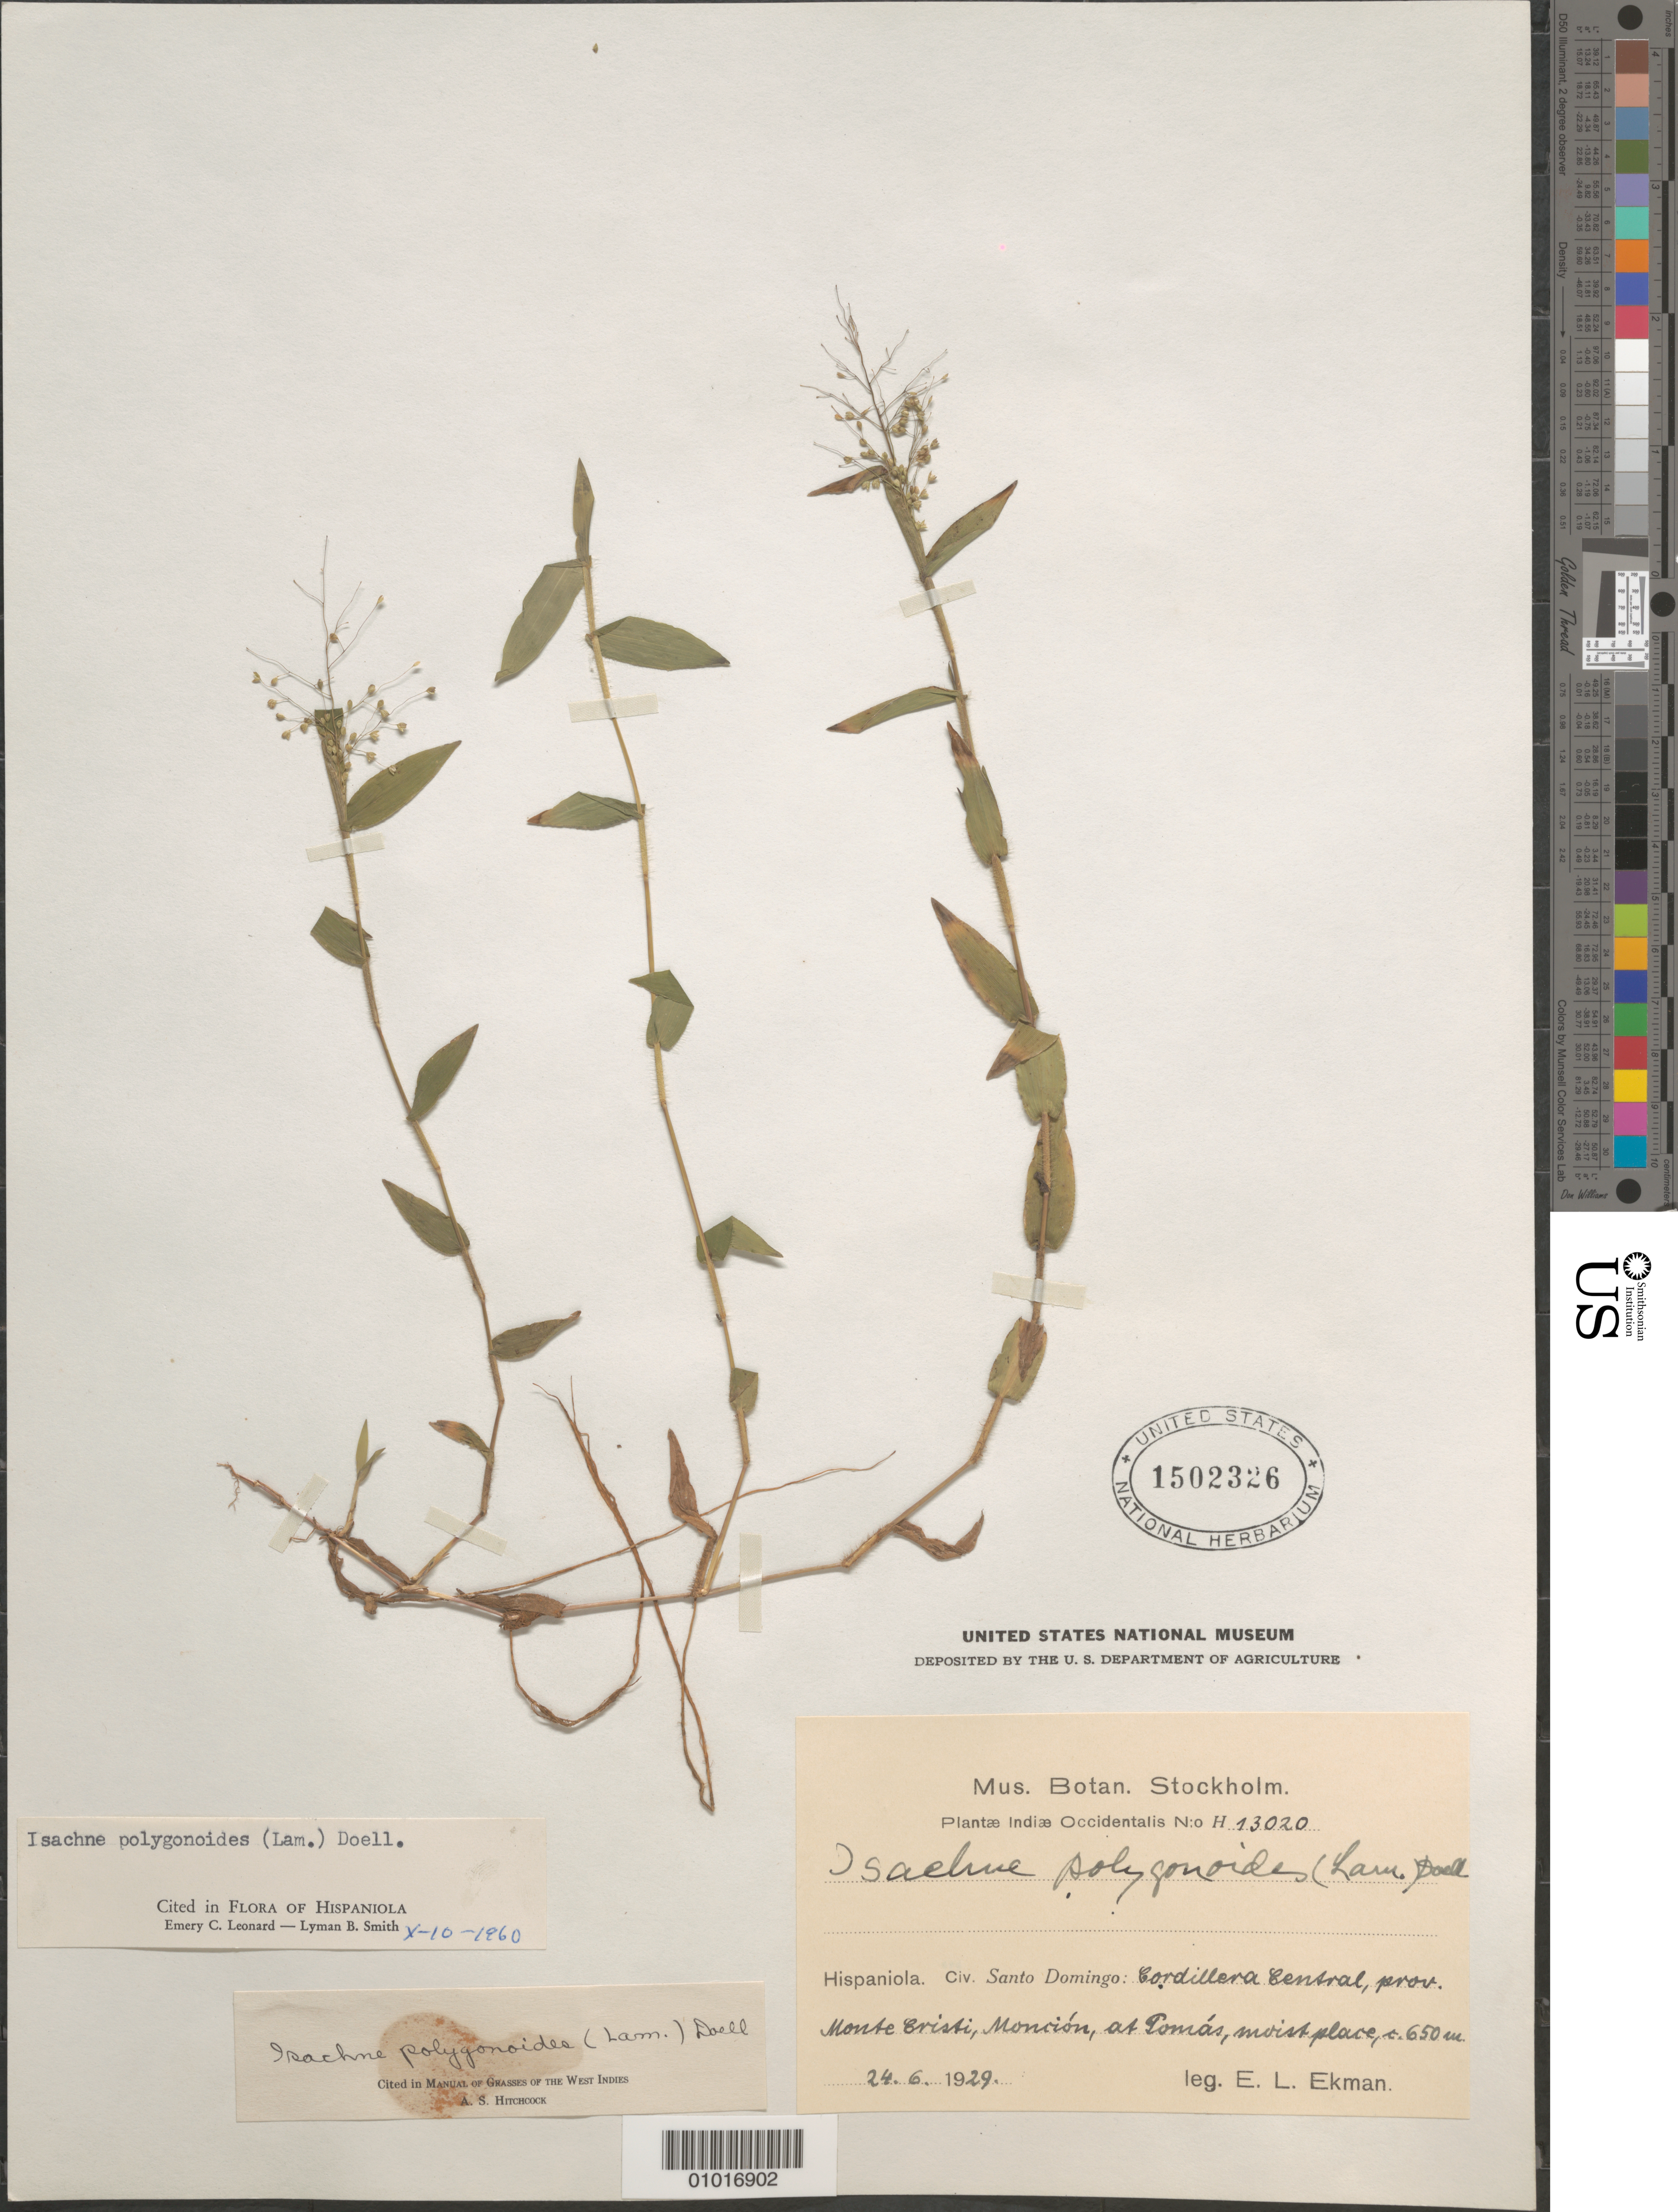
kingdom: Plantae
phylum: Tracheophyta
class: Liliopsida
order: Poales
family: Poaceae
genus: Isachne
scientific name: Isachne polygonoides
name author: (Lam.) Döll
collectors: E. L. Ekman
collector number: H 13020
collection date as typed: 24 Jun 1929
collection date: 1929-06-24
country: Dominican Republic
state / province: Monte Cristi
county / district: Monción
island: Hispaniola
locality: Cordillera Central, prov. Monte Cristi, Moncion, at Tomas. moist places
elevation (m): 650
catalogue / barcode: US 1502326